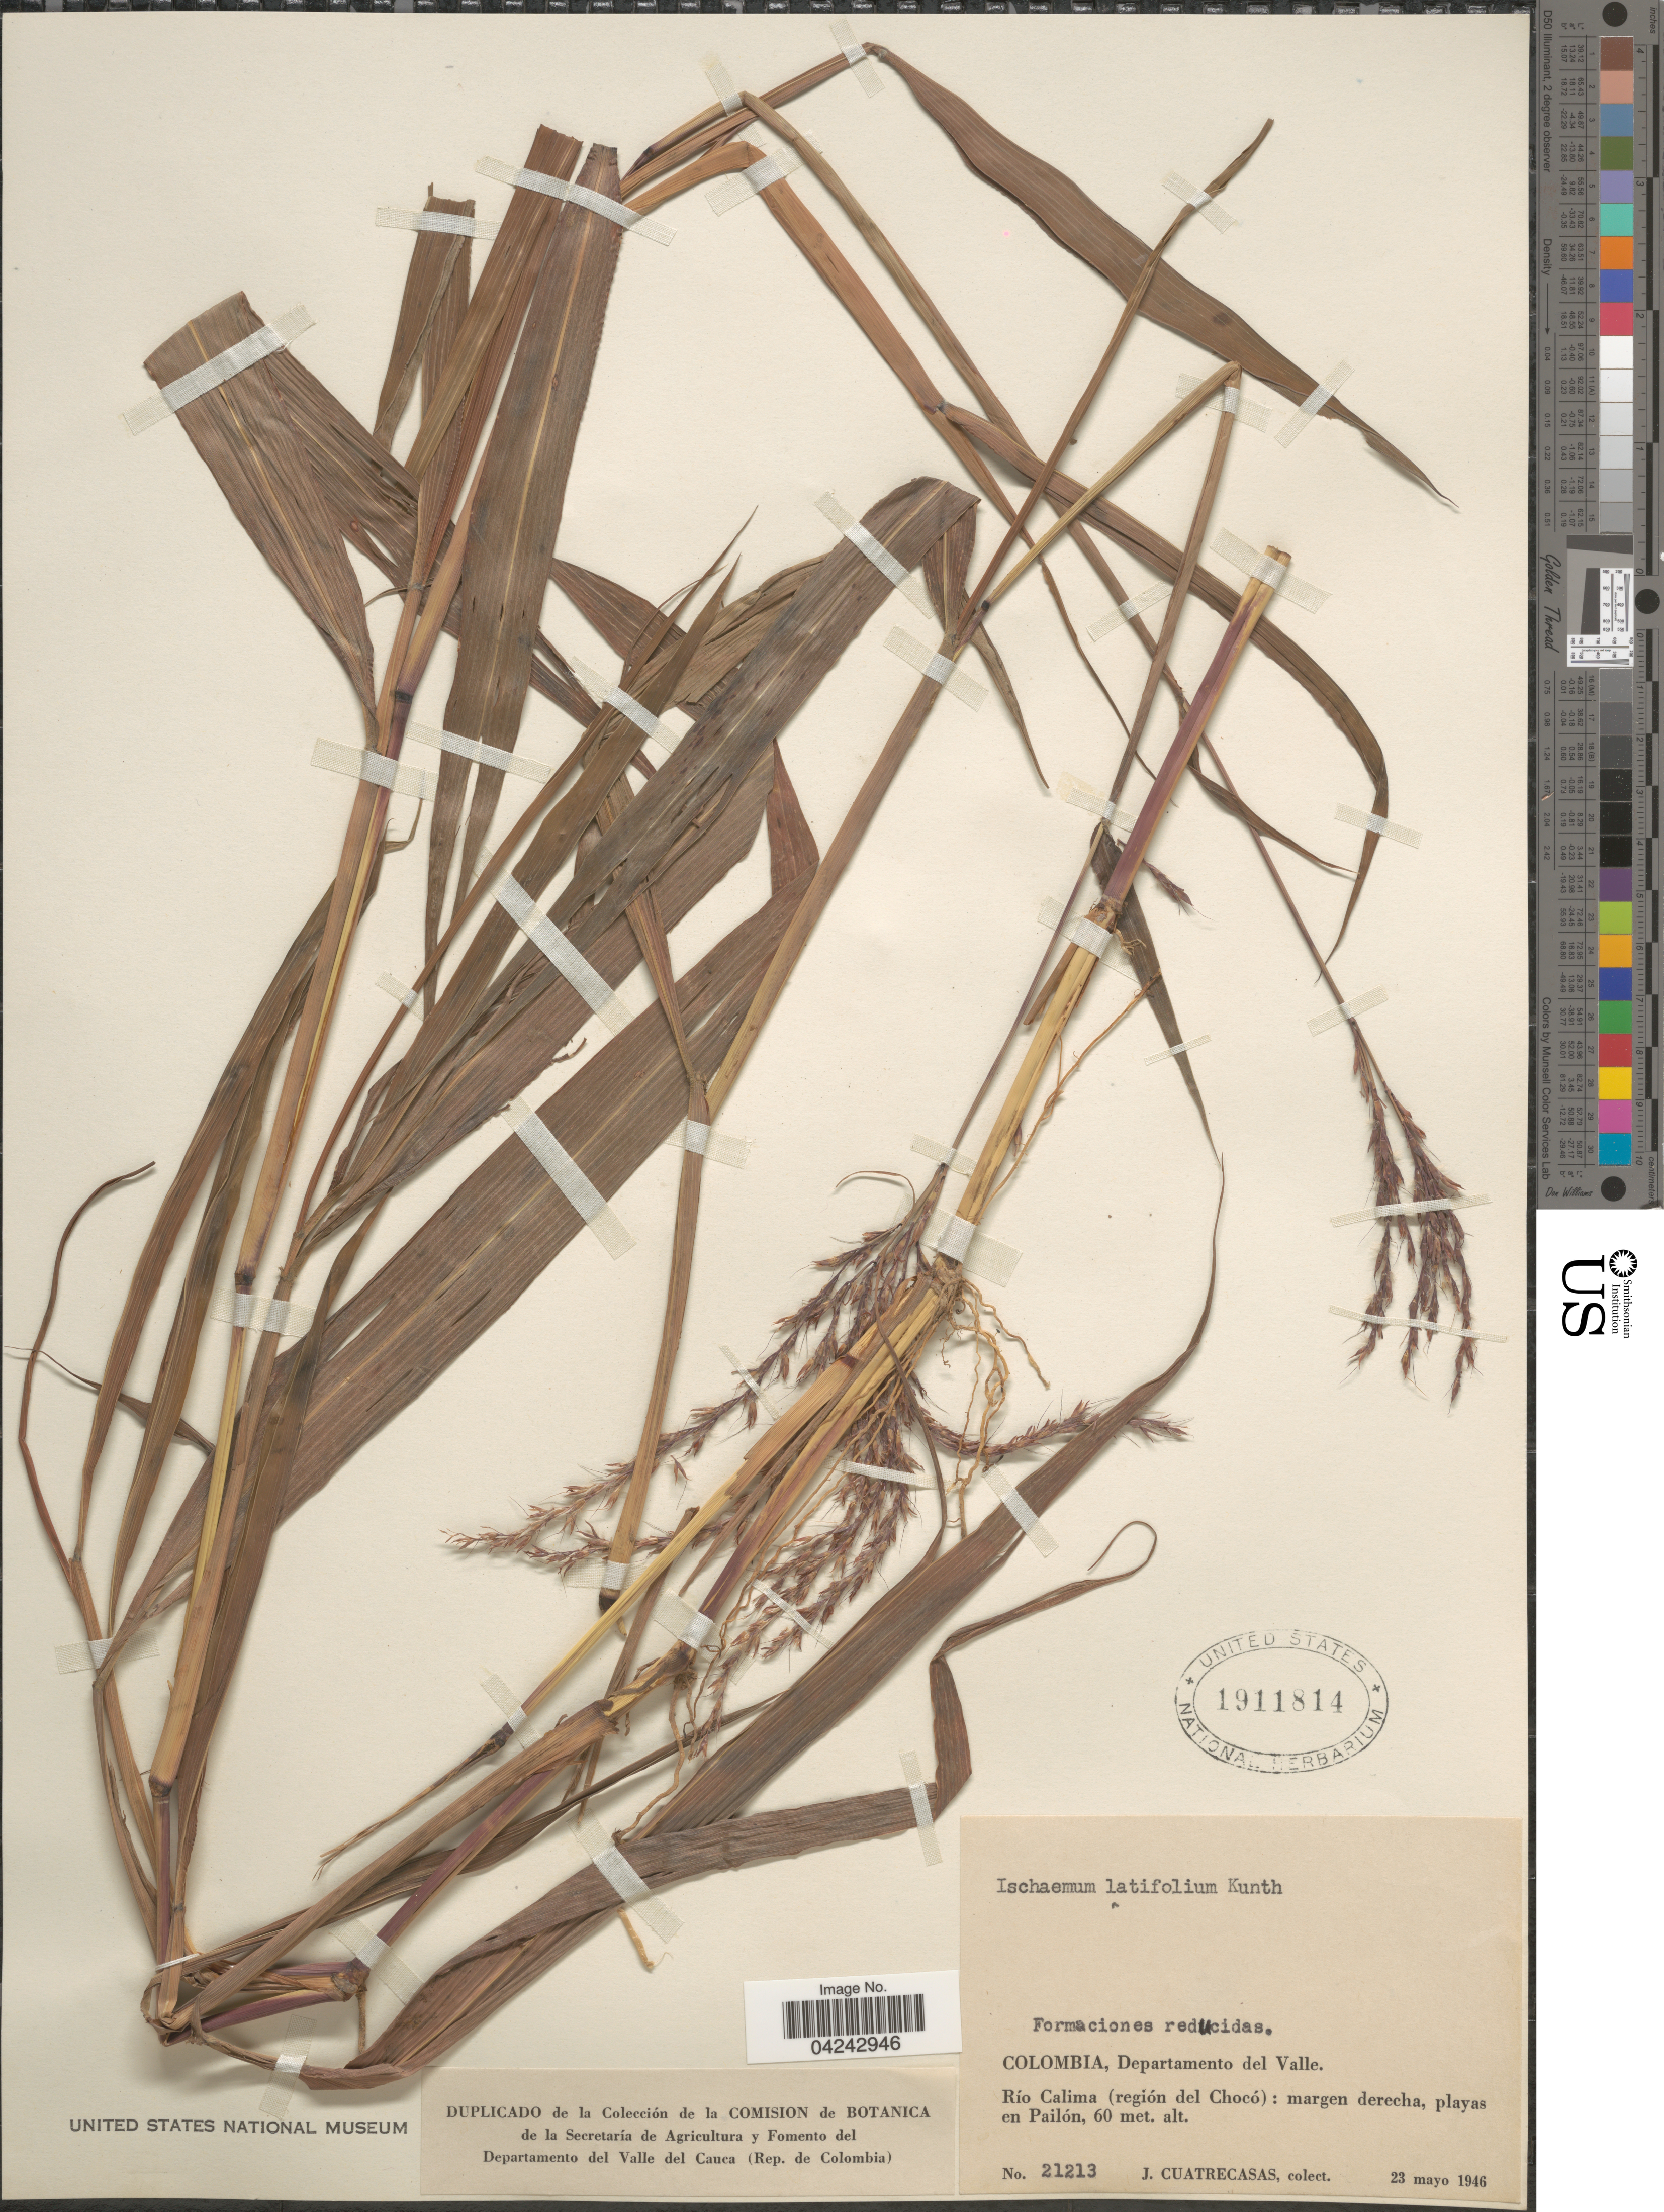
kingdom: Plantae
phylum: Tracheophyta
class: Liliopsida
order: Poales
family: Poaceae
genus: Ischaemum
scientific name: Ischaemum latifolium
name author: (Spreng.) Kunth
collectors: J. Cuatrecasas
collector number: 21213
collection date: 1946-05-23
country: Colombia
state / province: Valle del Cauca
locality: Departamento del Valle. Río Calima (región del Chocó): margen derecha, playas en Pailón.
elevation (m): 60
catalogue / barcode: US 1911814